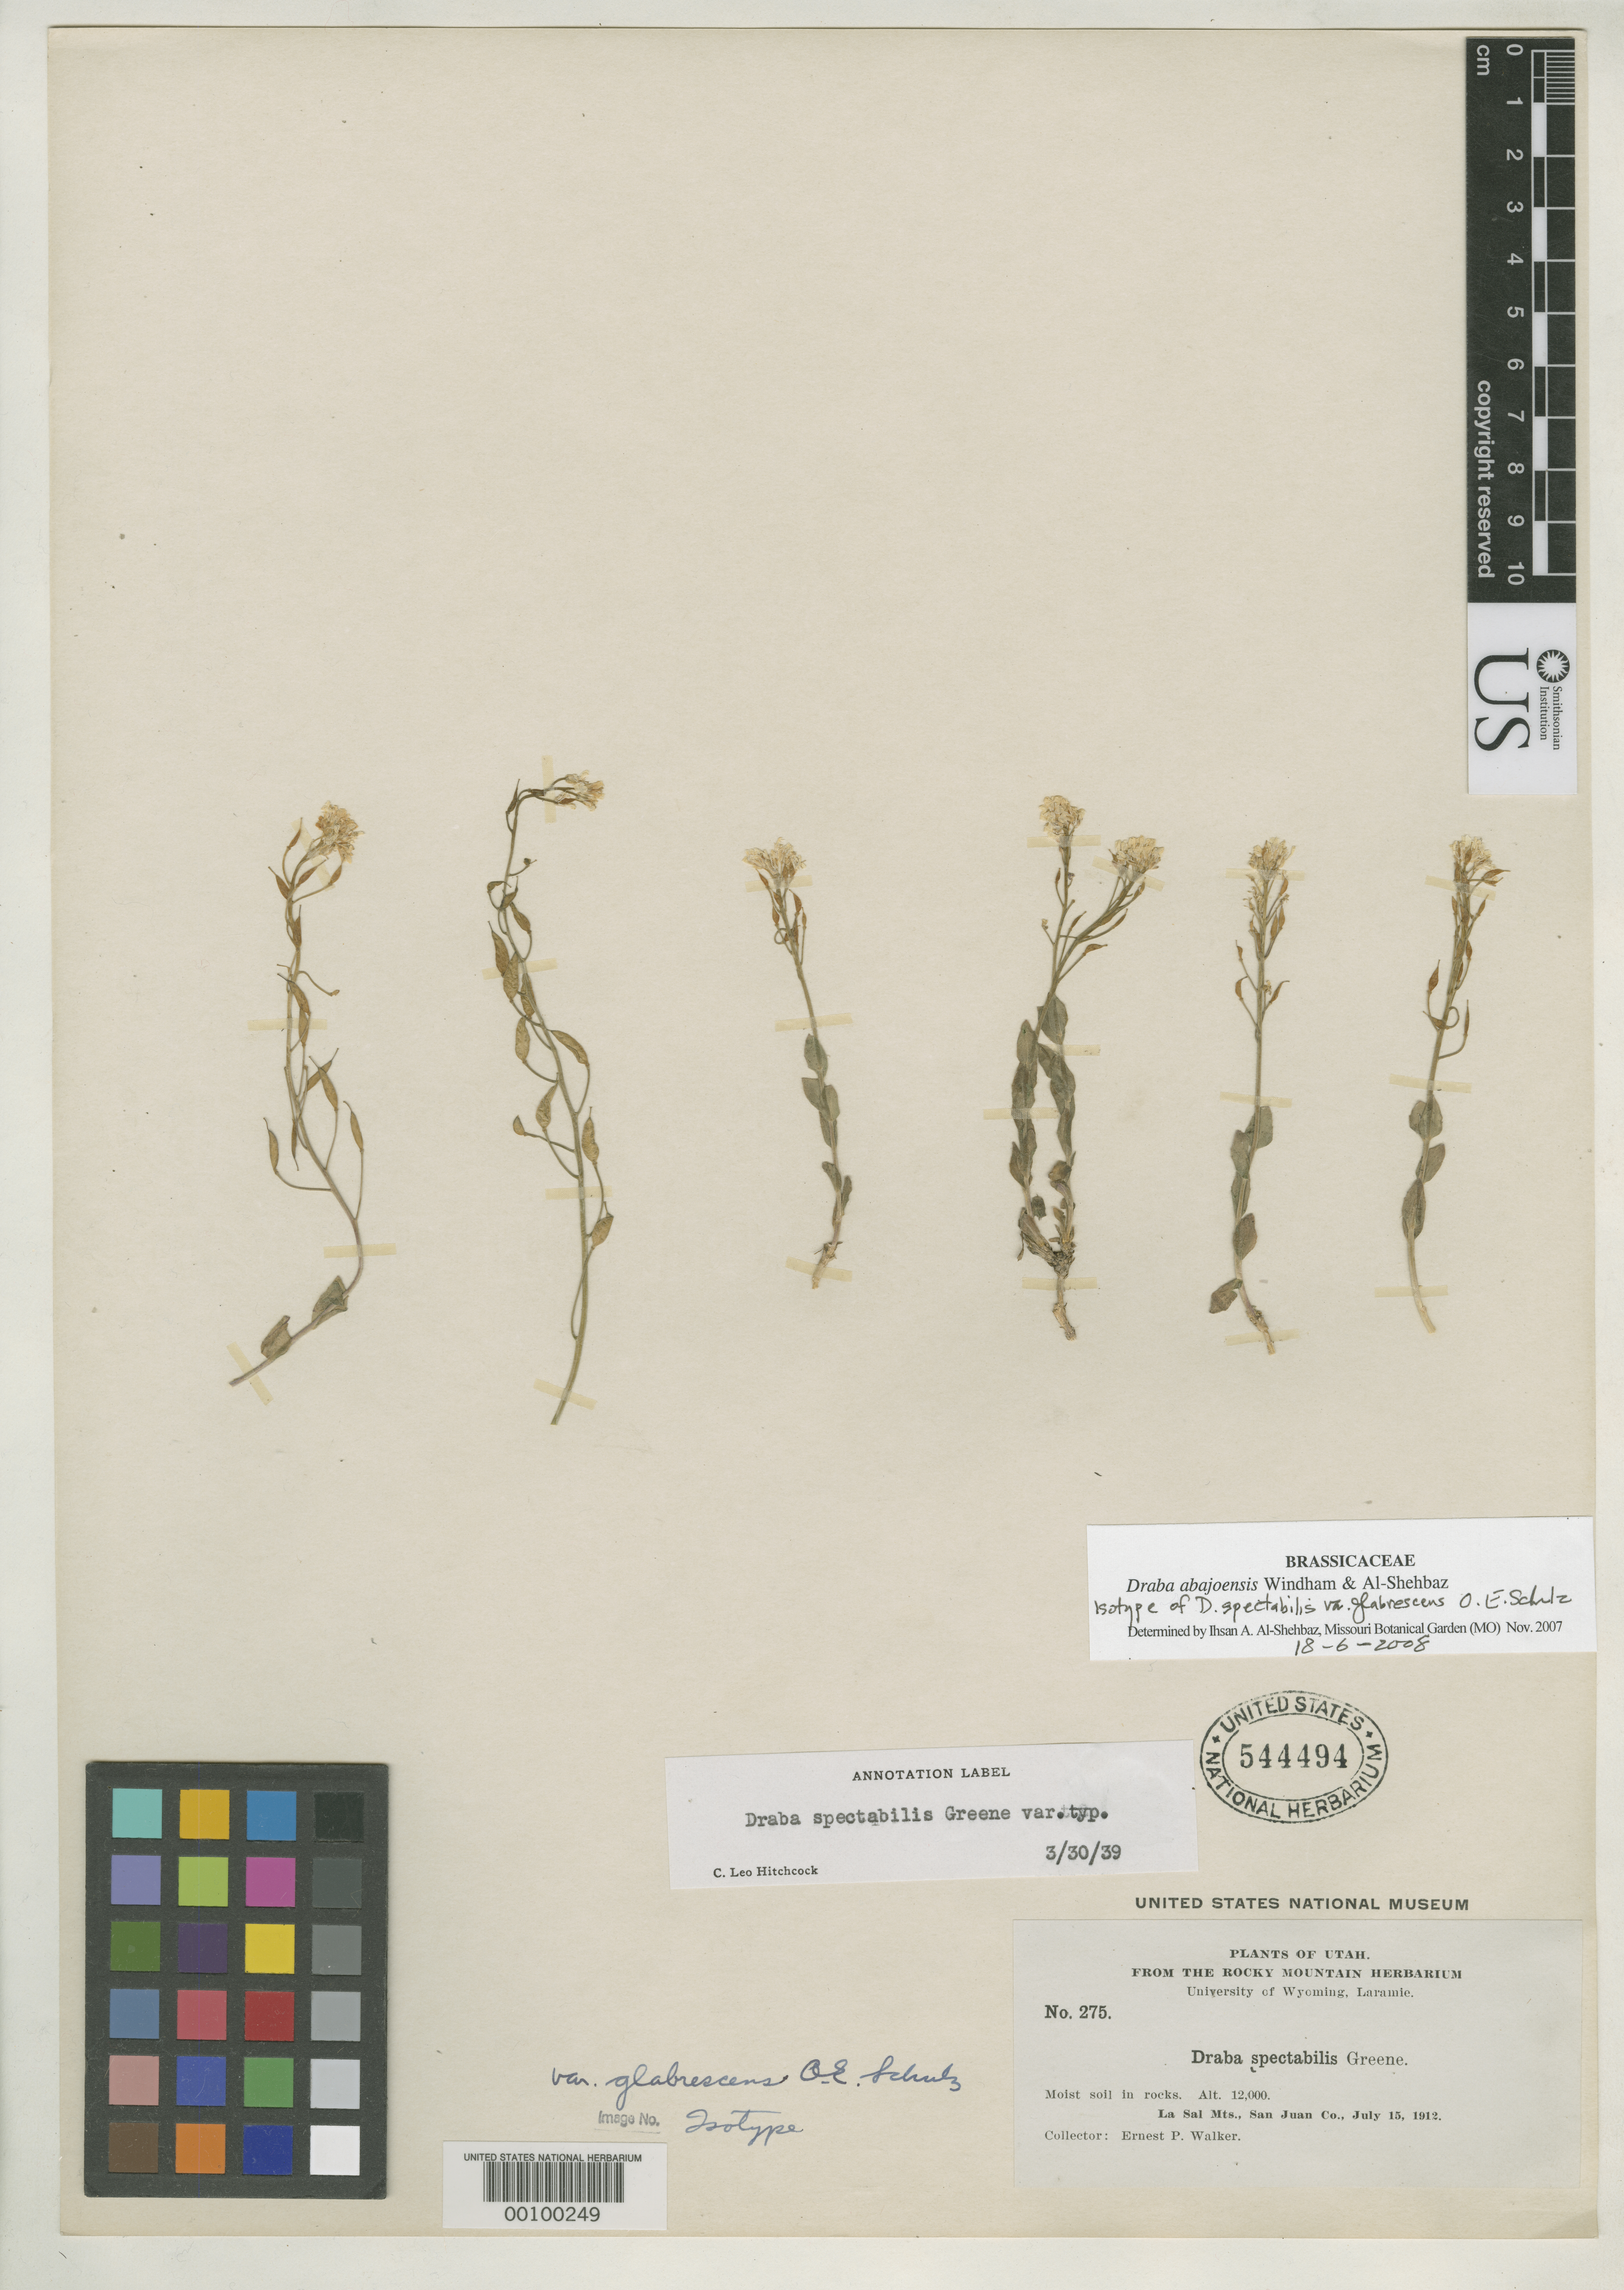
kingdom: Plantae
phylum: Tracheophyta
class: Magnoliopsida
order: Brassicales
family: Brassicaceae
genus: Draba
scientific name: Draba spectabilis var. glabrescens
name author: O.E. Schulz in Engl.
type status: Isotype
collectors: E. Walker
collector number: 275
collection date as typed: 15 Jul 1912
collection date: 1912-07-15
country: United States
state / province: Utah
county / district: San Juan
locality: La Sal Mts.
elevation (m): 3658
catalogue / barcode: US 544494